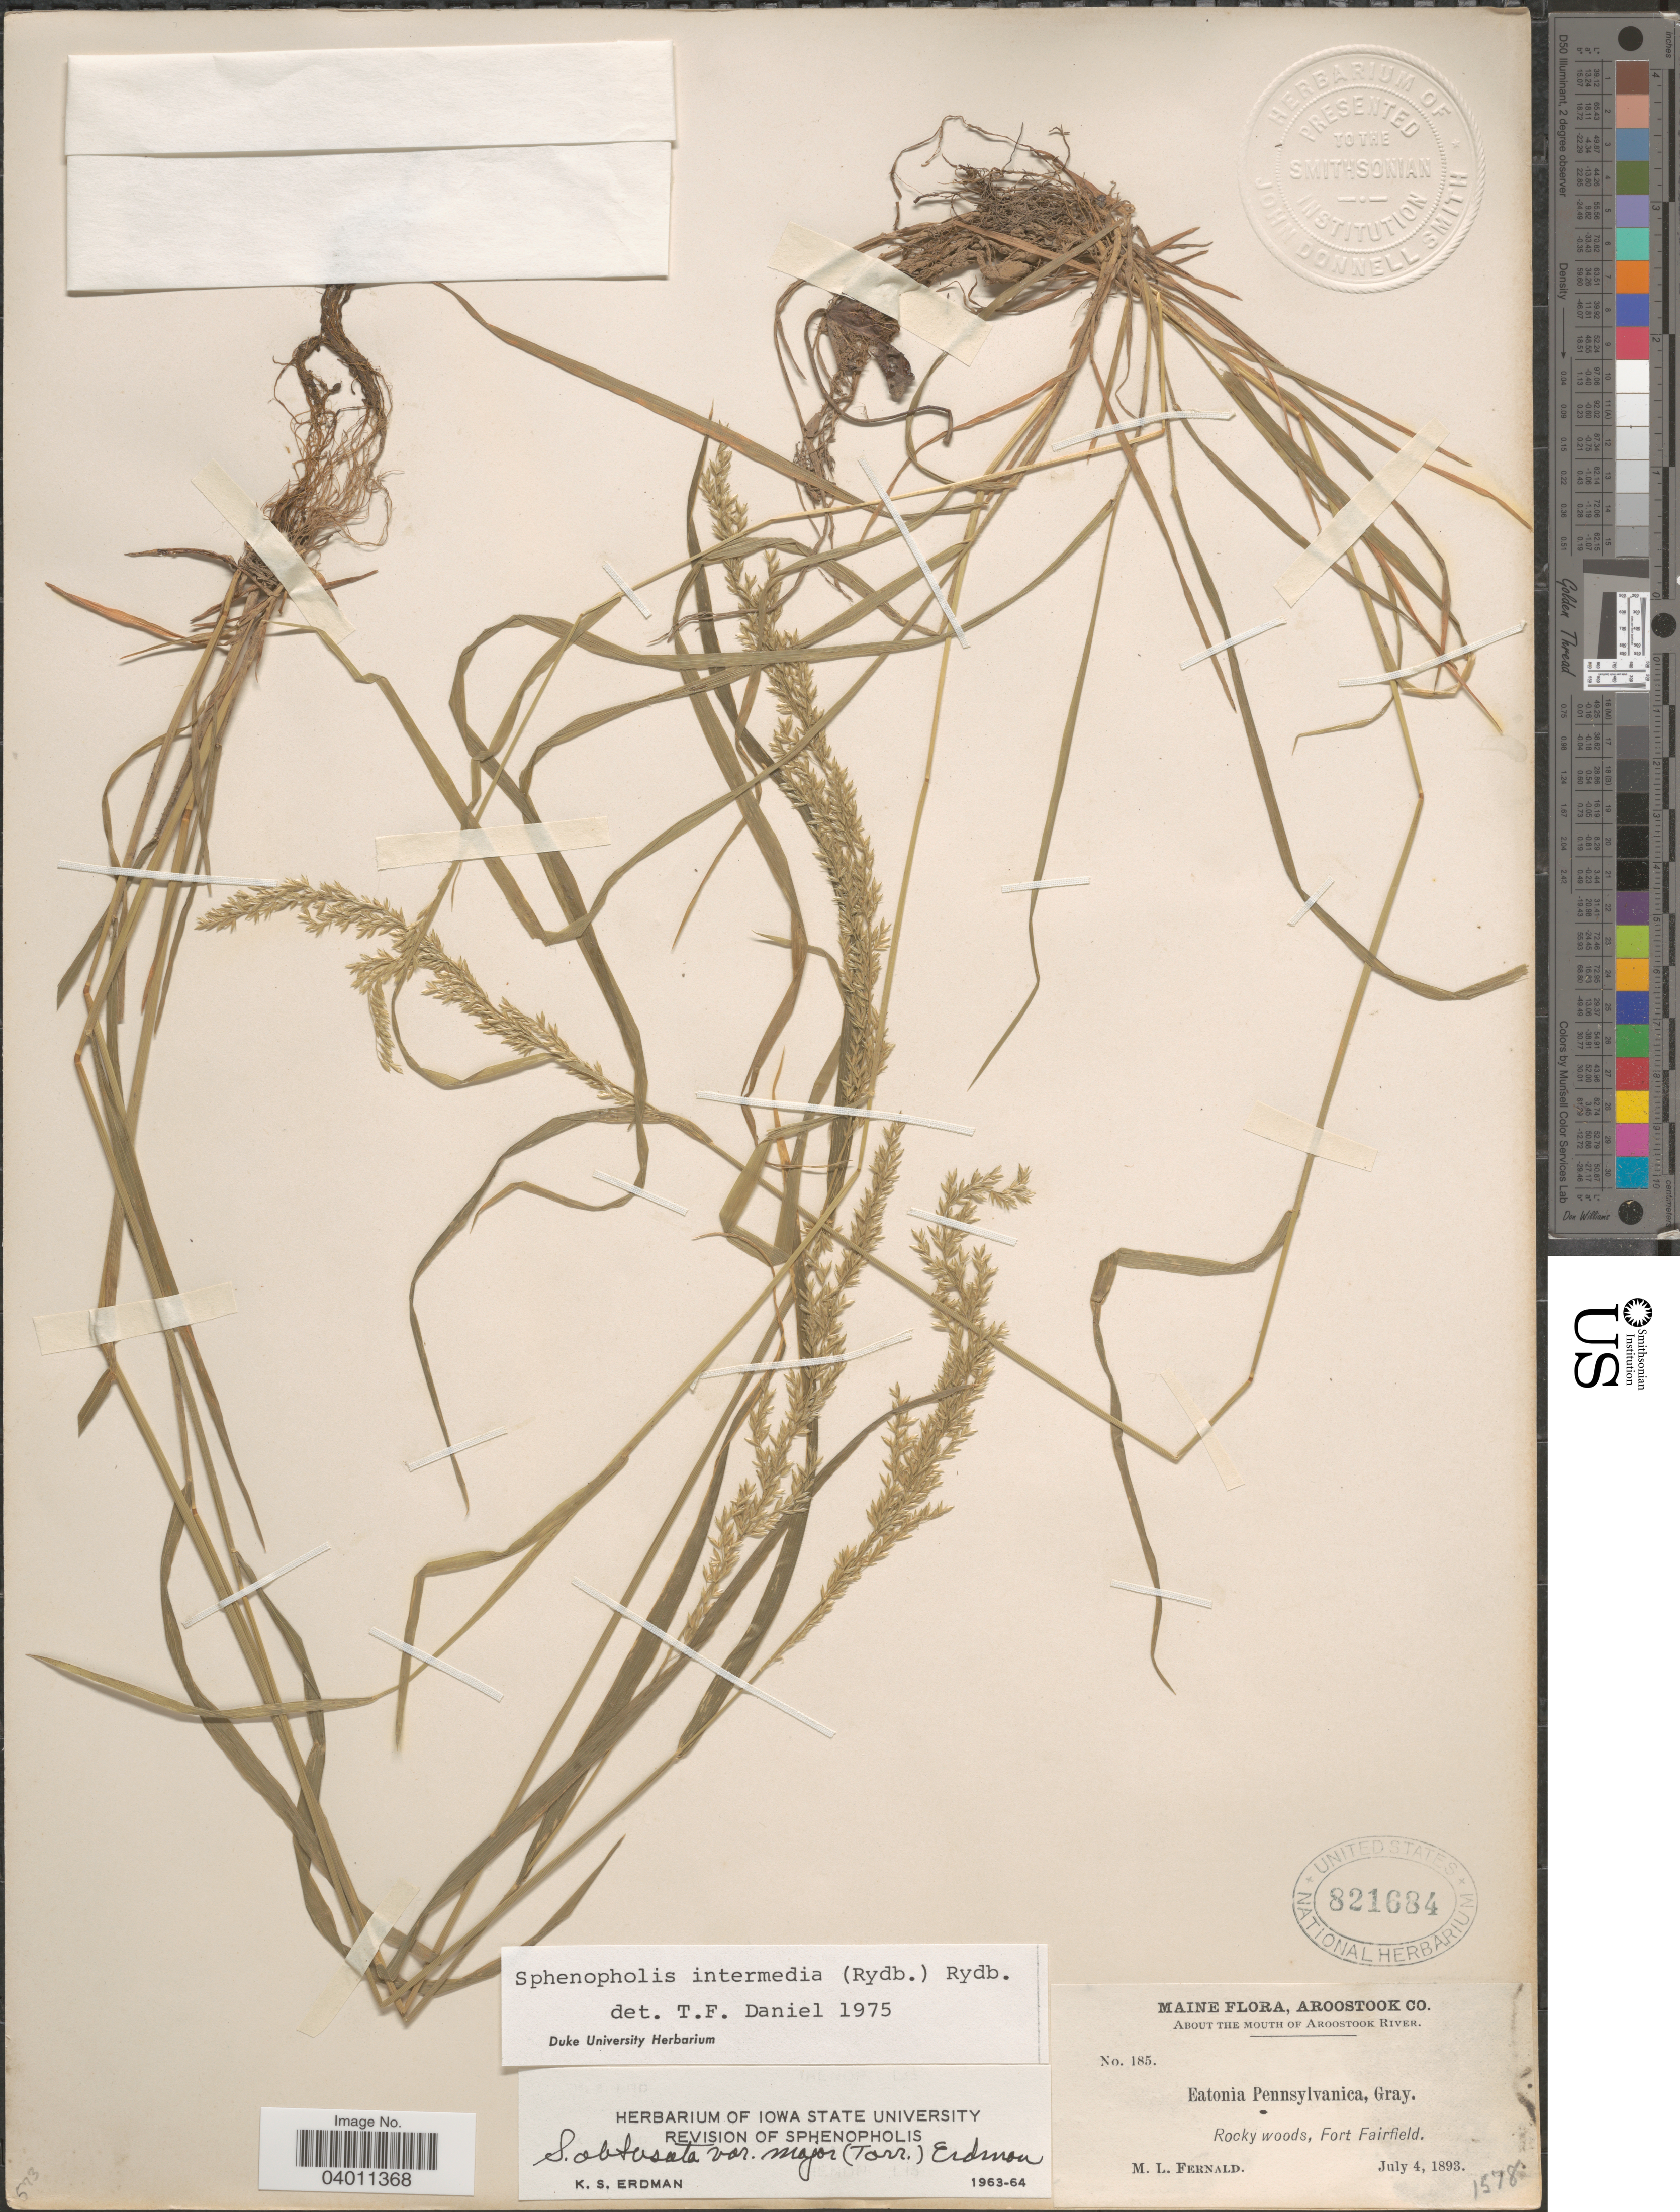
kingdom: Plantae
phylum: Tracheophyta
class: Liliopsida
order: Poales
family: Poaceae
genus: Sphenopholis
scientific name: Sphenopholis intermedia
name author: (Rydb.) Rydb.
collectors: M. L. Fernald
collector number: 185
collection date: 1893-07-04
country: United States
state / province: Maine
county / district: Aroostook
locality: About the Mouth of Aroostook River. Rocky woods, Fort Fairfield.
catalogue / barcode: US 821684